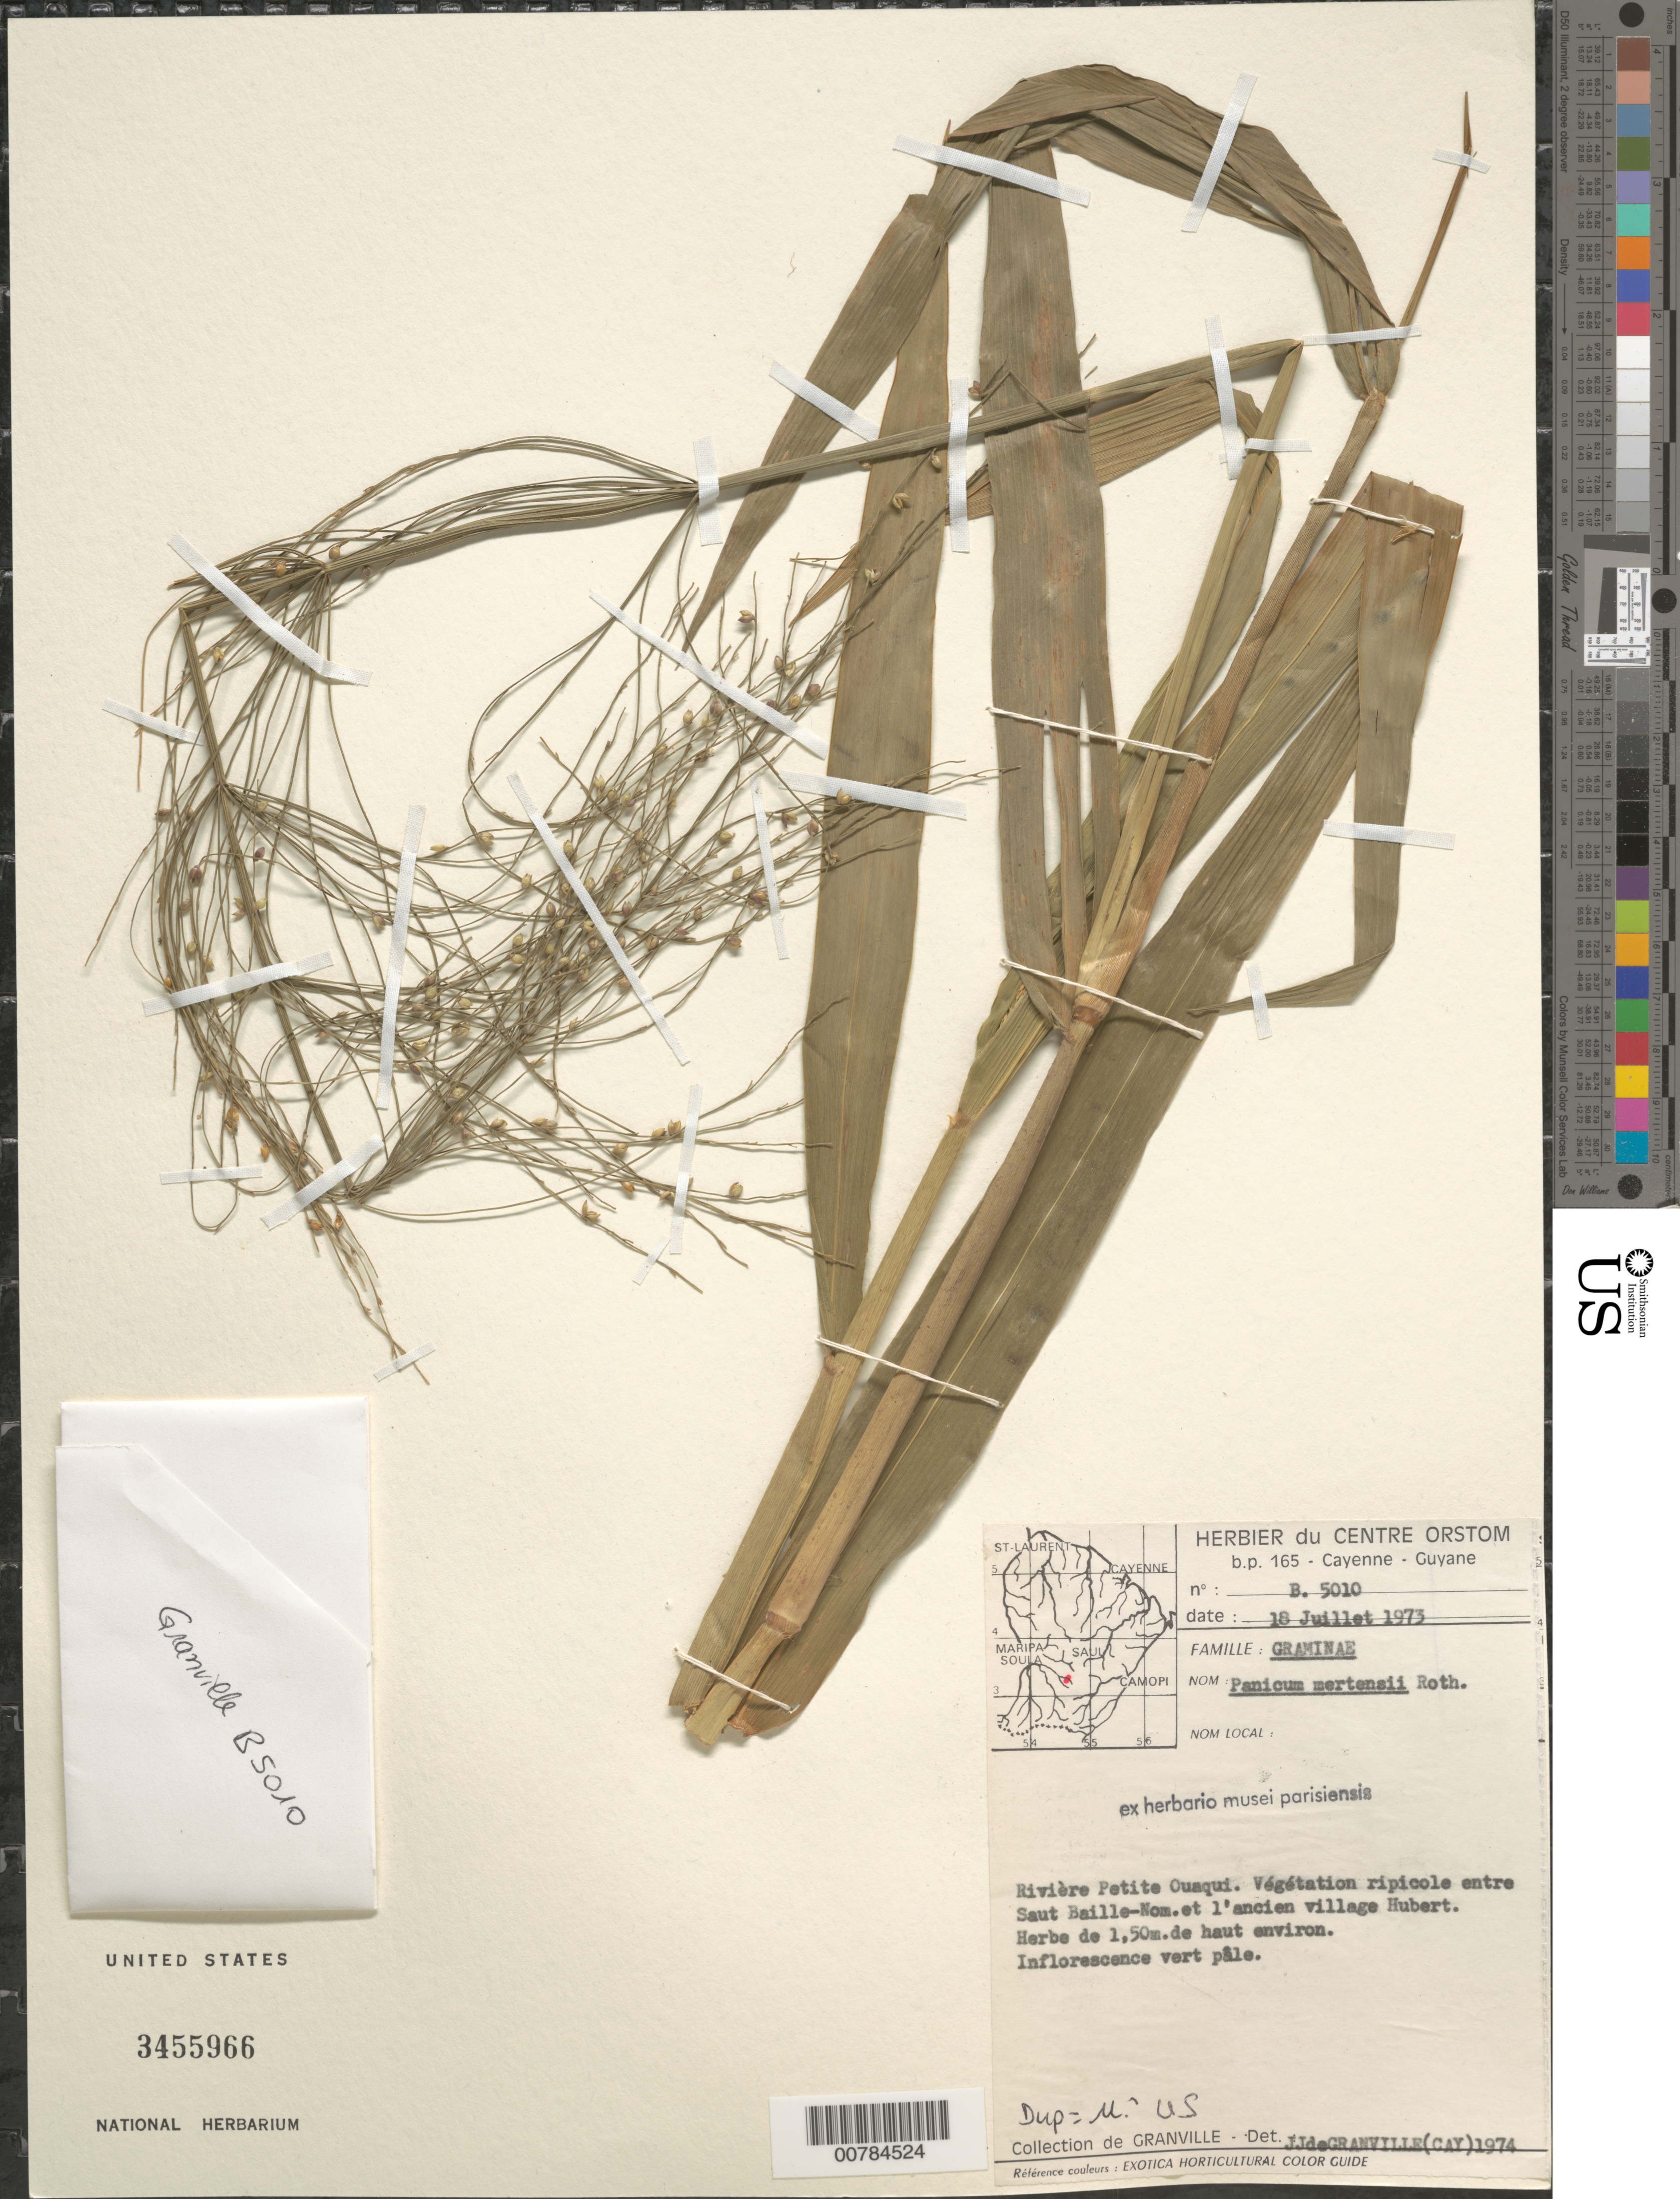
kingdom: Plantae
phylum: Tracheophyta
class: Liliopsida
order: Poales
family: Poaceae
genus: Stephostachys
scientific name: Stephostachys mertensii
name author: (Roth) Zuloaga & Marrone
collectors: J.-J. de Granville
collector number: B 5010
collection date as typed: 18-Jul-73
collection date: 1973-07-18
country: French Guiana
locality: Rivière Petite Ouaqui, entre Saut Baille-Nom et l'ancien village Hubert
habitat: Vegetation ripicole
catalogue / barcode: US 3455966